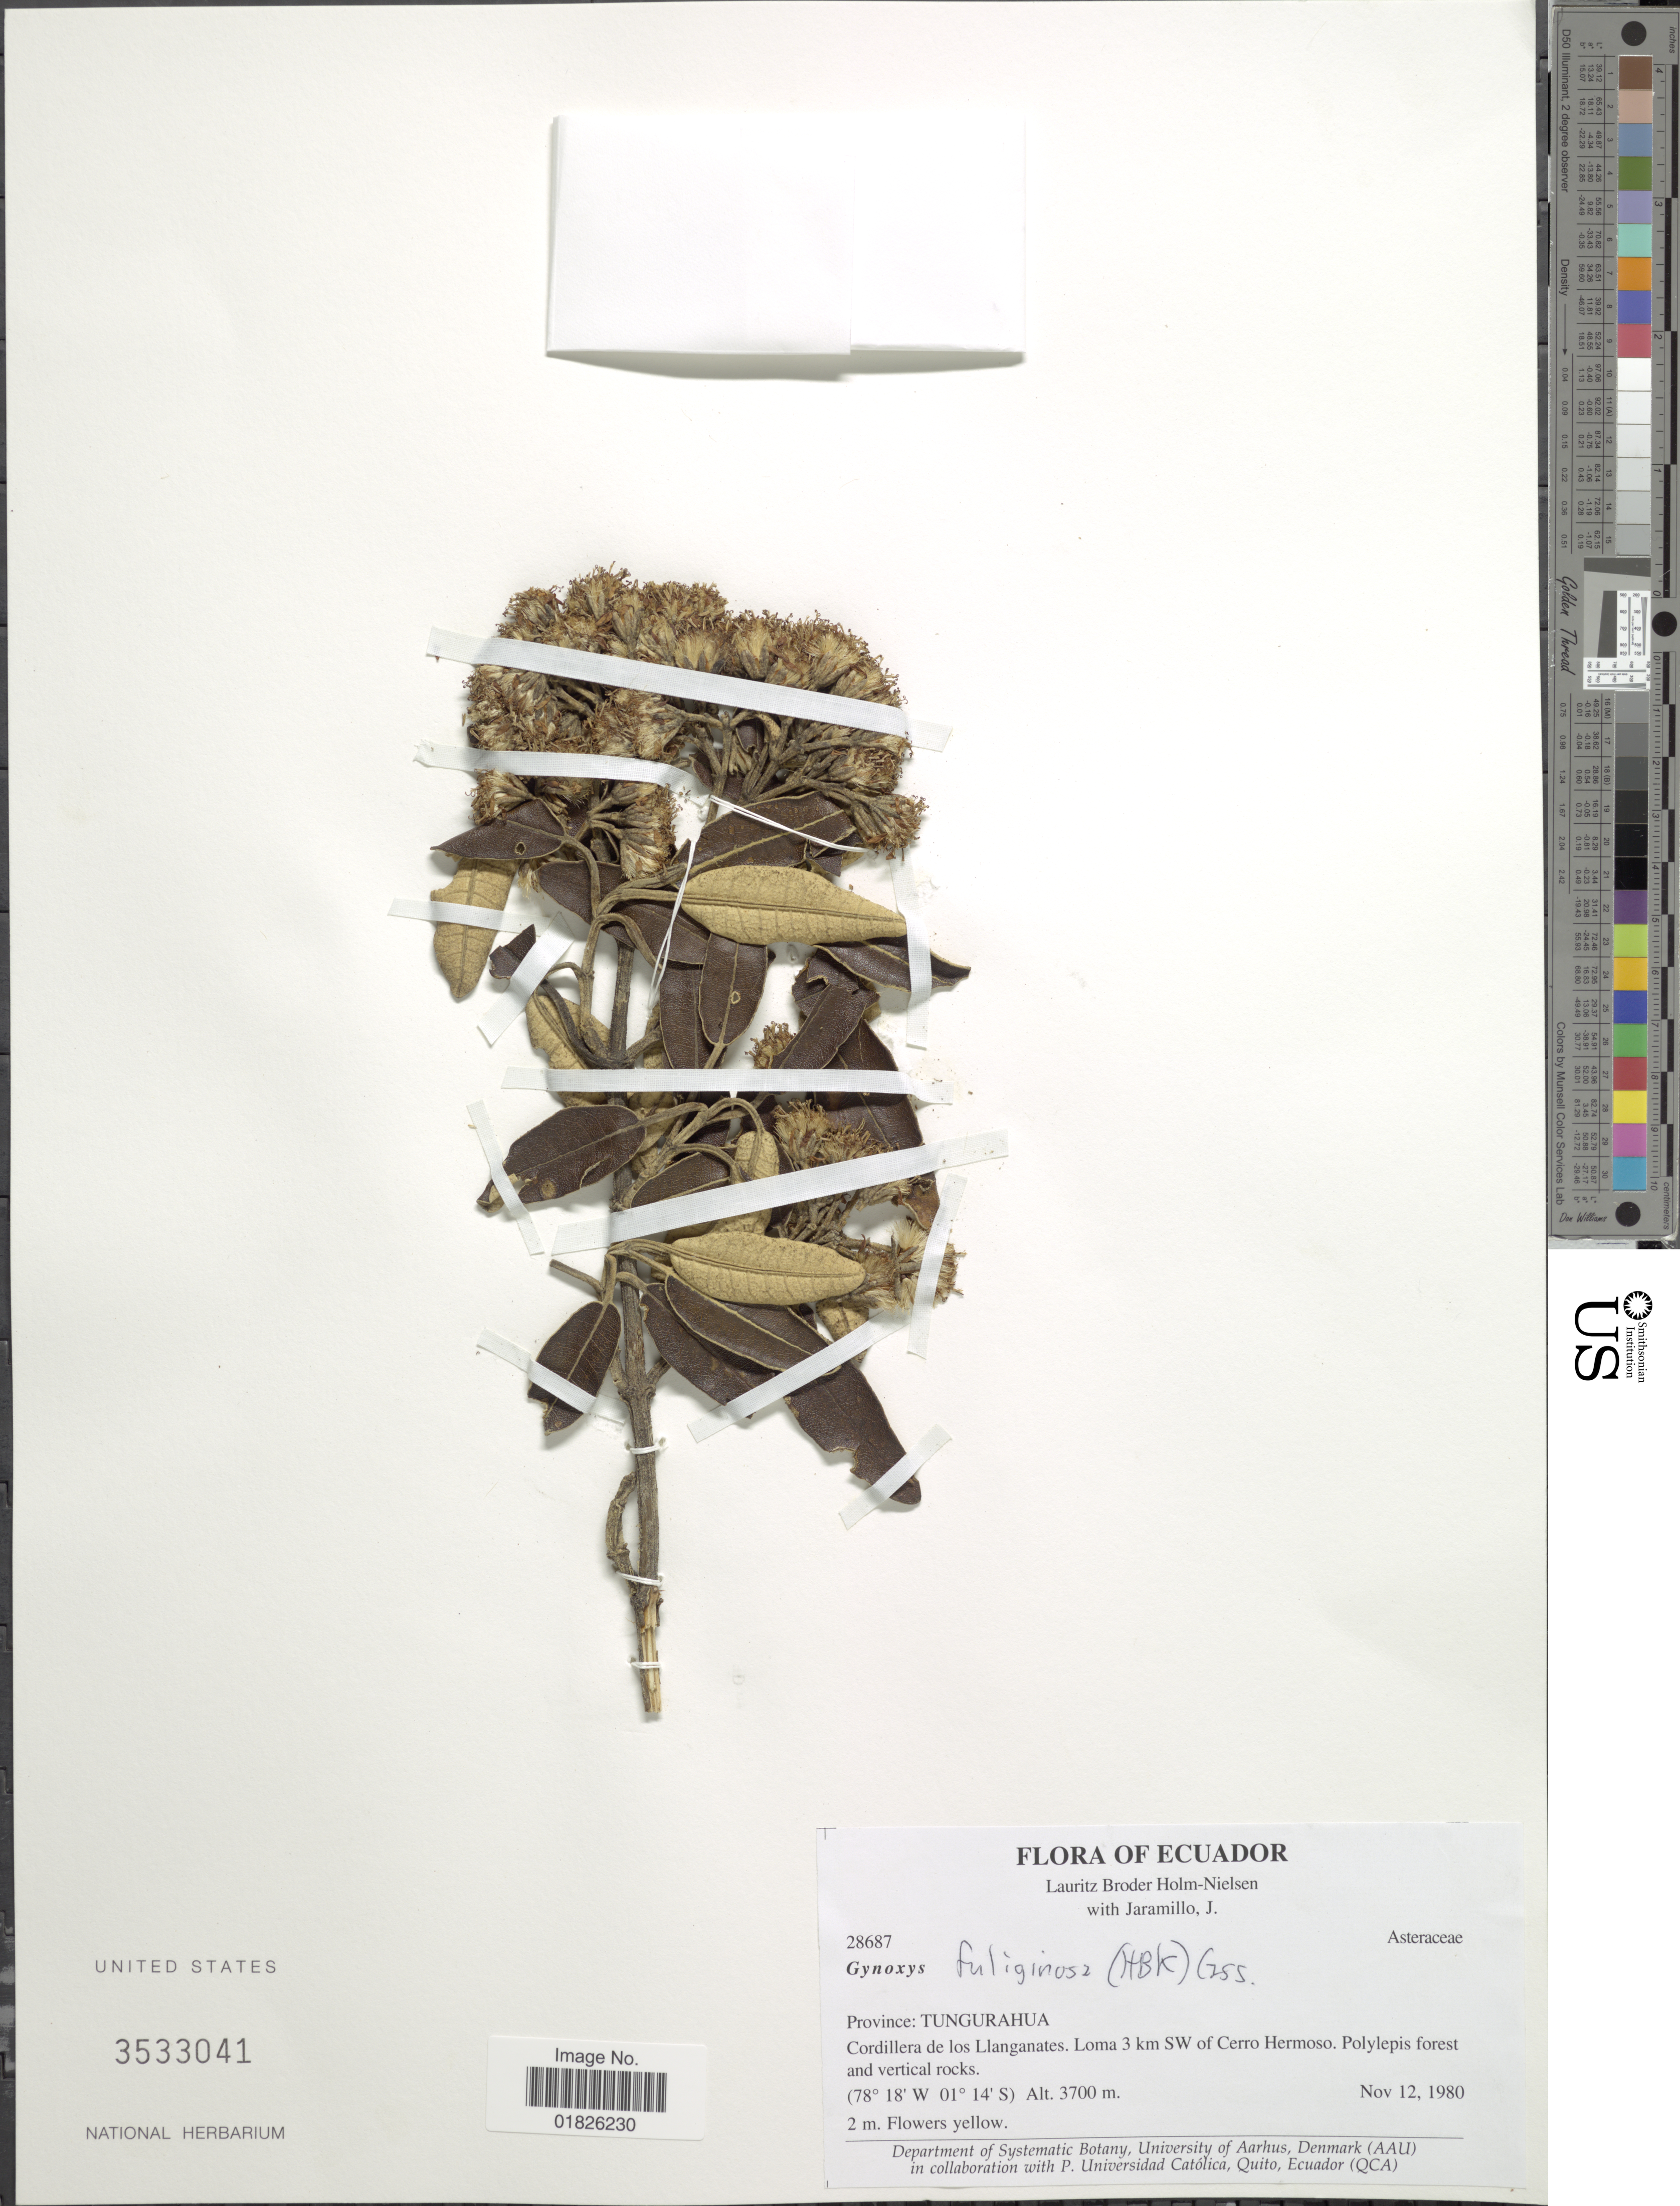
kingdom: Plantae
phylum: Tracheophyta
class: Magnoliopsida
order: Asterales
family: Asteraceae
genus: Gynoxys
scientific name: Gynoxys fuliginosa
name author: Cass.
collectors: L. B. Holm-Nielsen & J. Jaramillo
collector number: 28687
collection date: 1980-11-12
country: Ecuador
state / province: Tungurahua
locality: Cordillera de los Llanganates, Loma 3 km SW of Cerro Hermoso.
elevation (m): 3700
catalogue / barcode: US 3533041